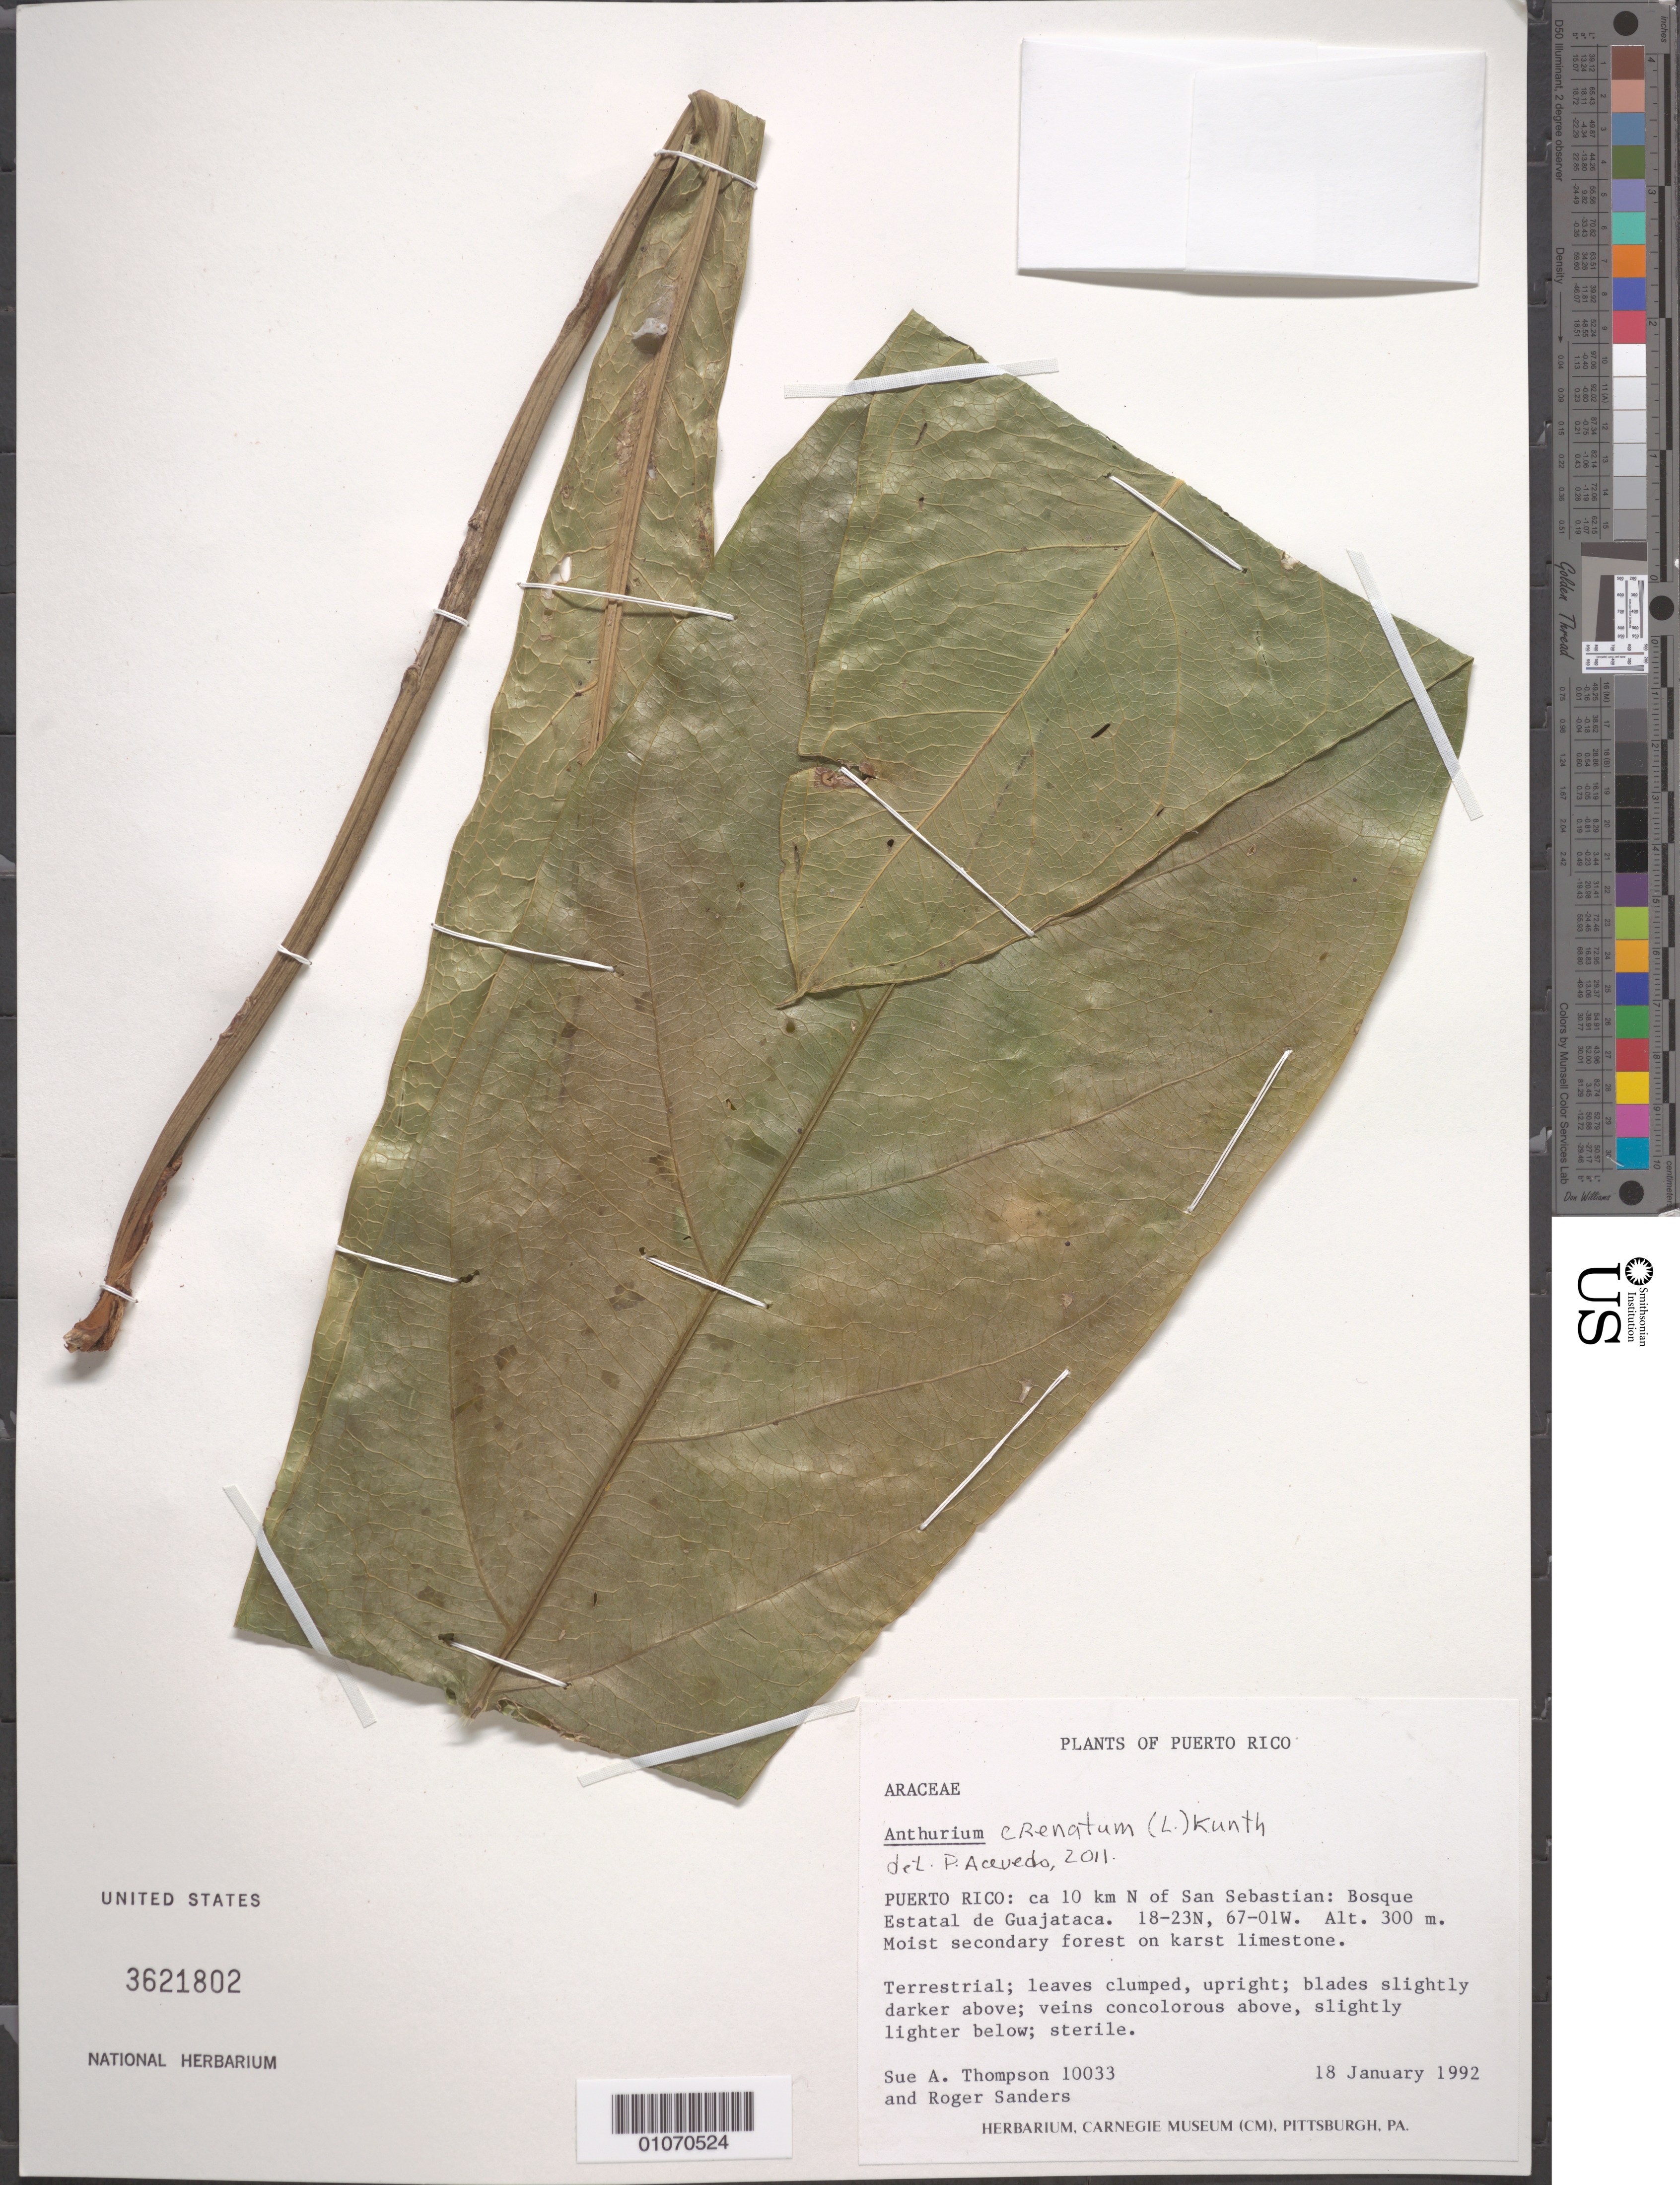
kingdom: Plantae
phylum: Tracheophyta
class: Liliopsida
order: Alismatales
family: Araceae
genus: Anthurium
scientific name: Anthurium crenatum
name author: (L.) Kunth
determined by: Acevedo-Rodríguez, P., (BOT), Smithsonian Institution - National Museum of Natural History (UNITED STATES)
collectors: S. A. Thompson & R. Sanders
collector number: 10033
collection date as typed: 18 Jan 1992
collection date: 1992-01-18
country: Puerto Rico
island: Puerto Rico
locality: San Sebastian; about 10 km N of; Bosque Estatal de Guajataca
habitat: Moist secondary forest on karst limestone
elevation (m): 300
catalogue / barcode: US 3621802